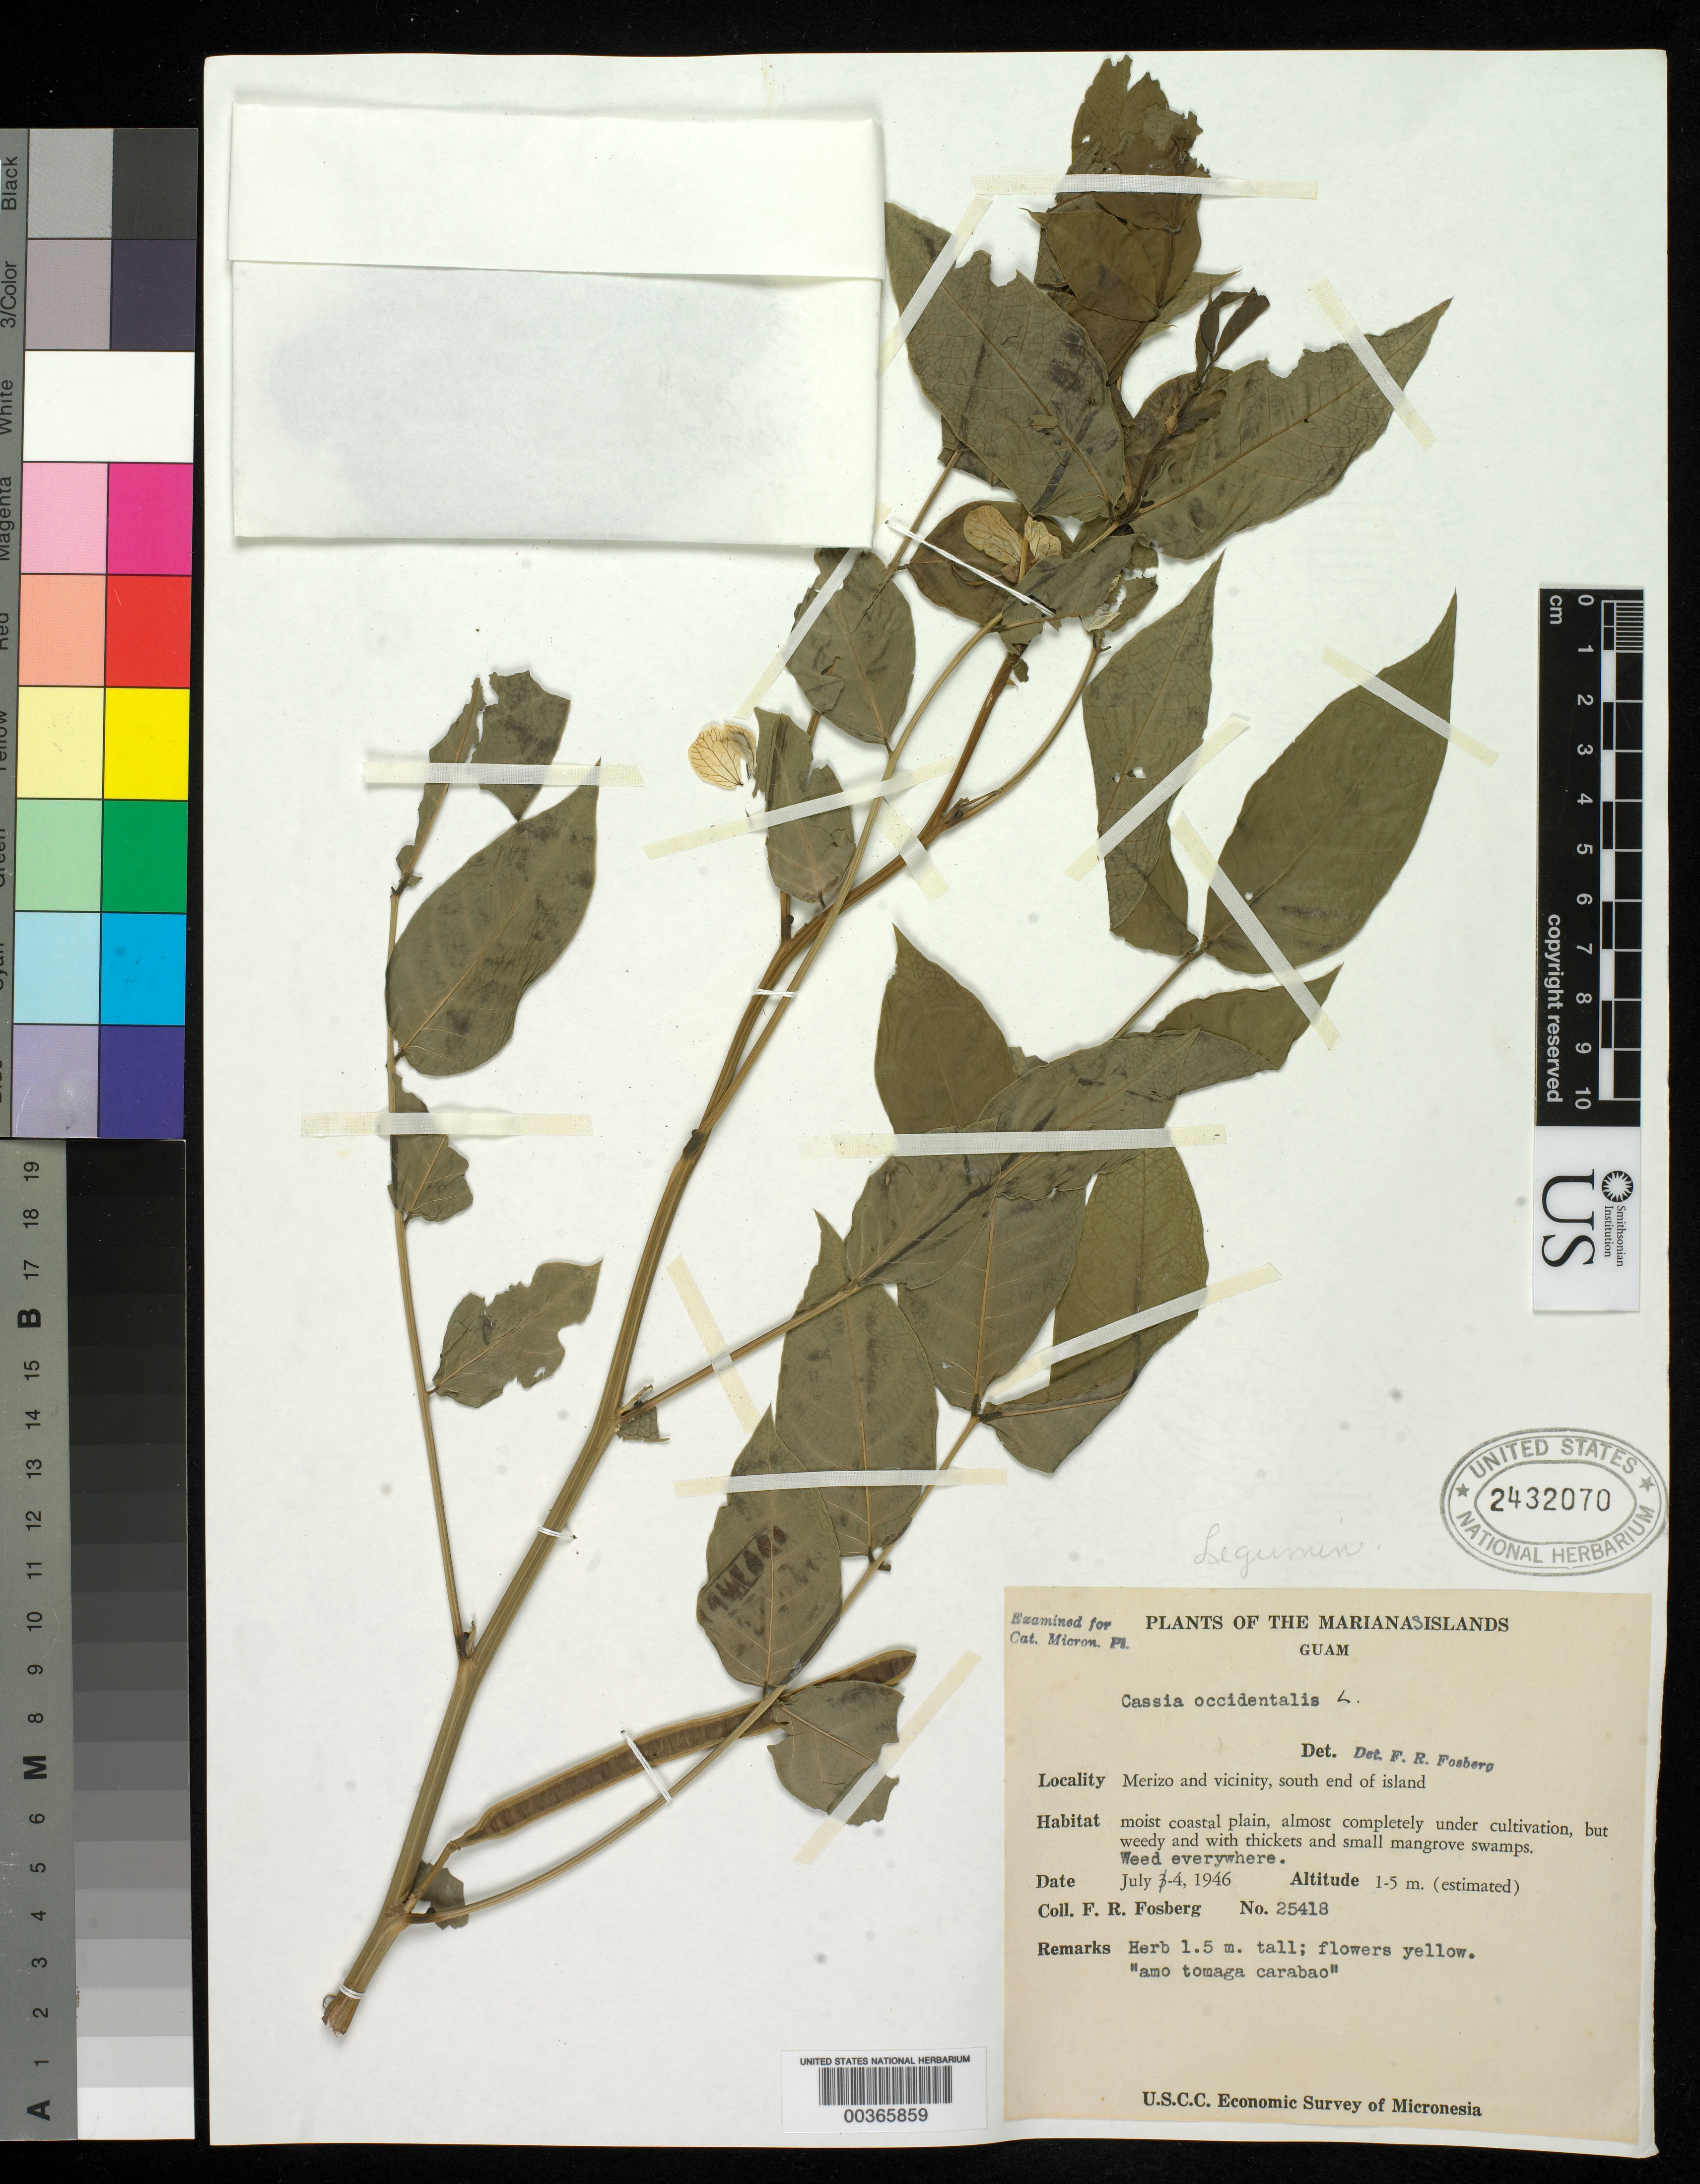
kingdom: Plantae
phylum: Tracheophyta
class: Magnoliopsida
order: Fabales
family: Fabaceae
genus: Senna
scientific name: Senna occidentalis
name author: (L.) Link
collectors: F. R. Fosberg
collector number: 25418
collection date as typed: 04 Jul 1946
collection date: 1946-07-04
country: Guam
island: Guam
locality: Merizo and vicinity, s end of island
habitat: Moist coastal plain, almost completely under cultivation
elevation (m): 1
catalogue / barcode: US 2432070